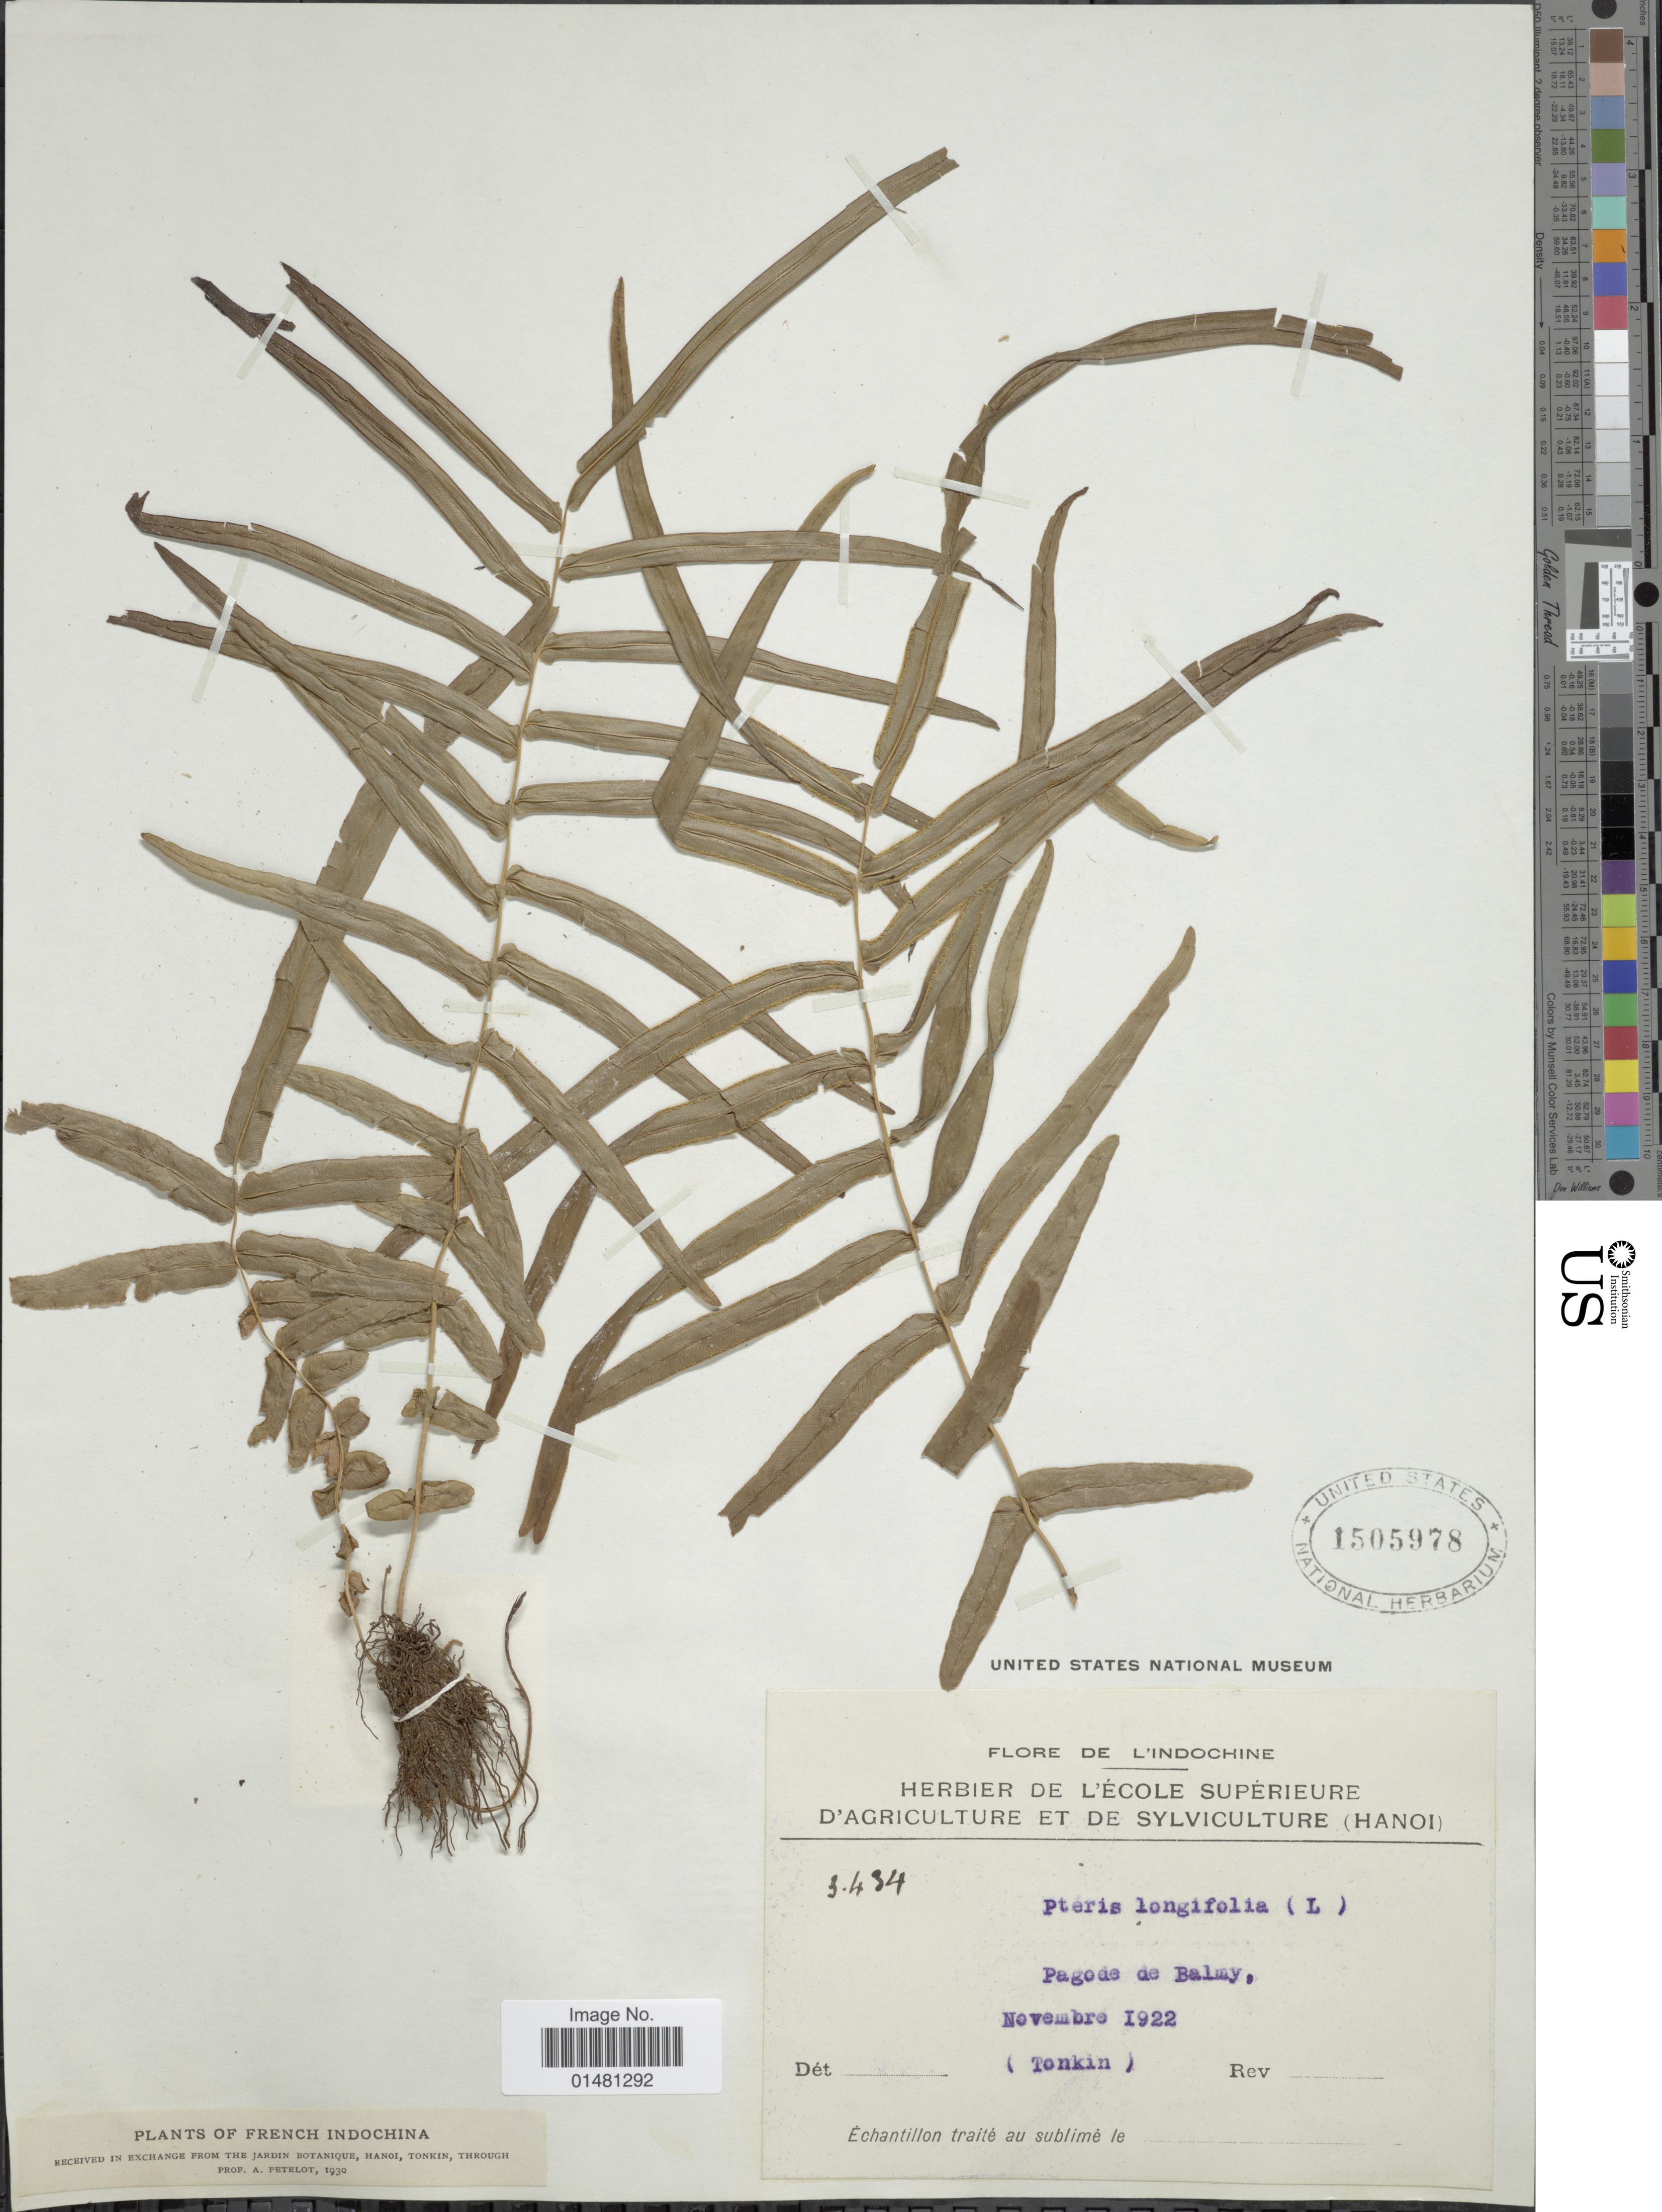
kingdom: Plantae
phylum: Tracheophyta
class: Polypodiopsida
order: Polypodiales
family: Pteridaceae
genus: Pteris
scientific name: Pteris vittata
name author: L.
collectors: A. Petelot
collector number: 3434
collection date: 1922-11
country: Vietnam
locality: Tonkin. French Indochina, L'Indochine, Pagode de Balmy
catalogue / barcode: US 1505978